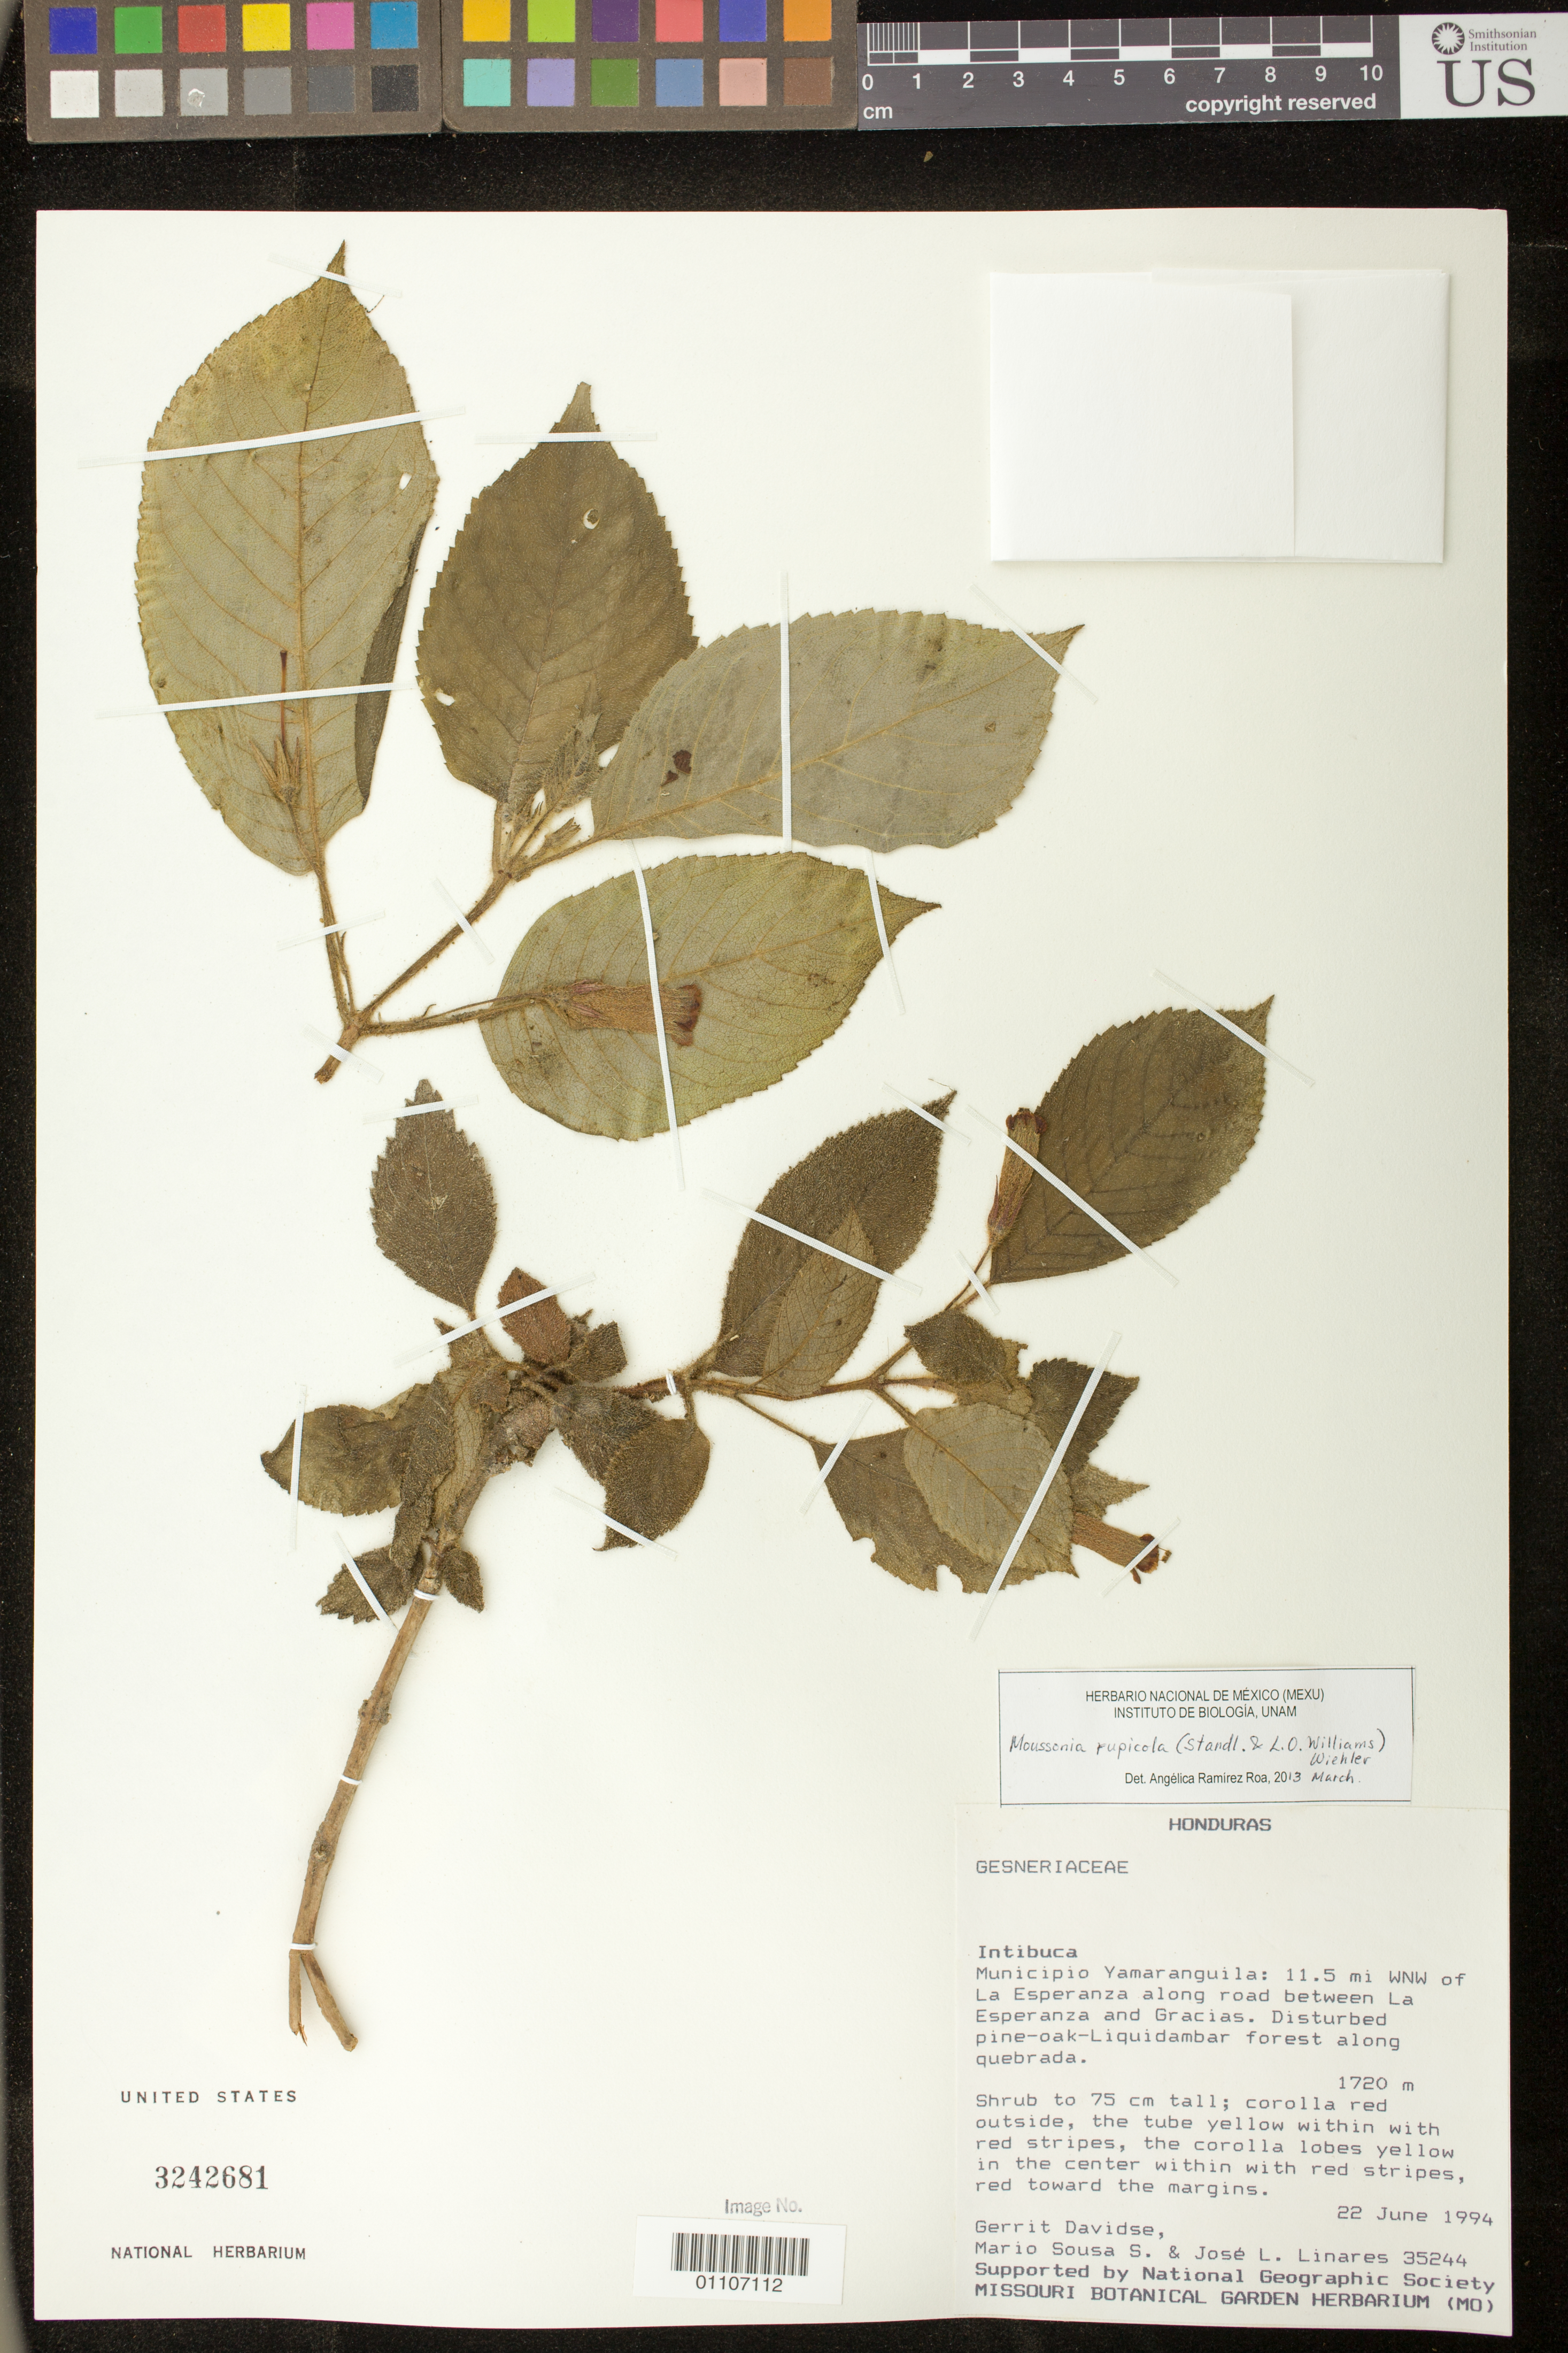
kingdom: Plantae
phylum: Tracheophyta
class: Magnoliopsida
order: Lamiales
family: Gesneriaceae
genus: Moussonia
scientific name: Moussonia rupicola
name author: (Standl. & L.O. Williams) Wiehler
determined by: Ramírez-Roa, A.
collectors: G. Davidse, M. Sousa S. & J. Linares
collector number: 35244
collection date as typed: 22 Jun 1994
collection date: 1994-06-22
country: Honduras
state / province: Intibucá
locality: Yamaranguila, WNW of La Esperanza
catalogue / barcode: US 3242681